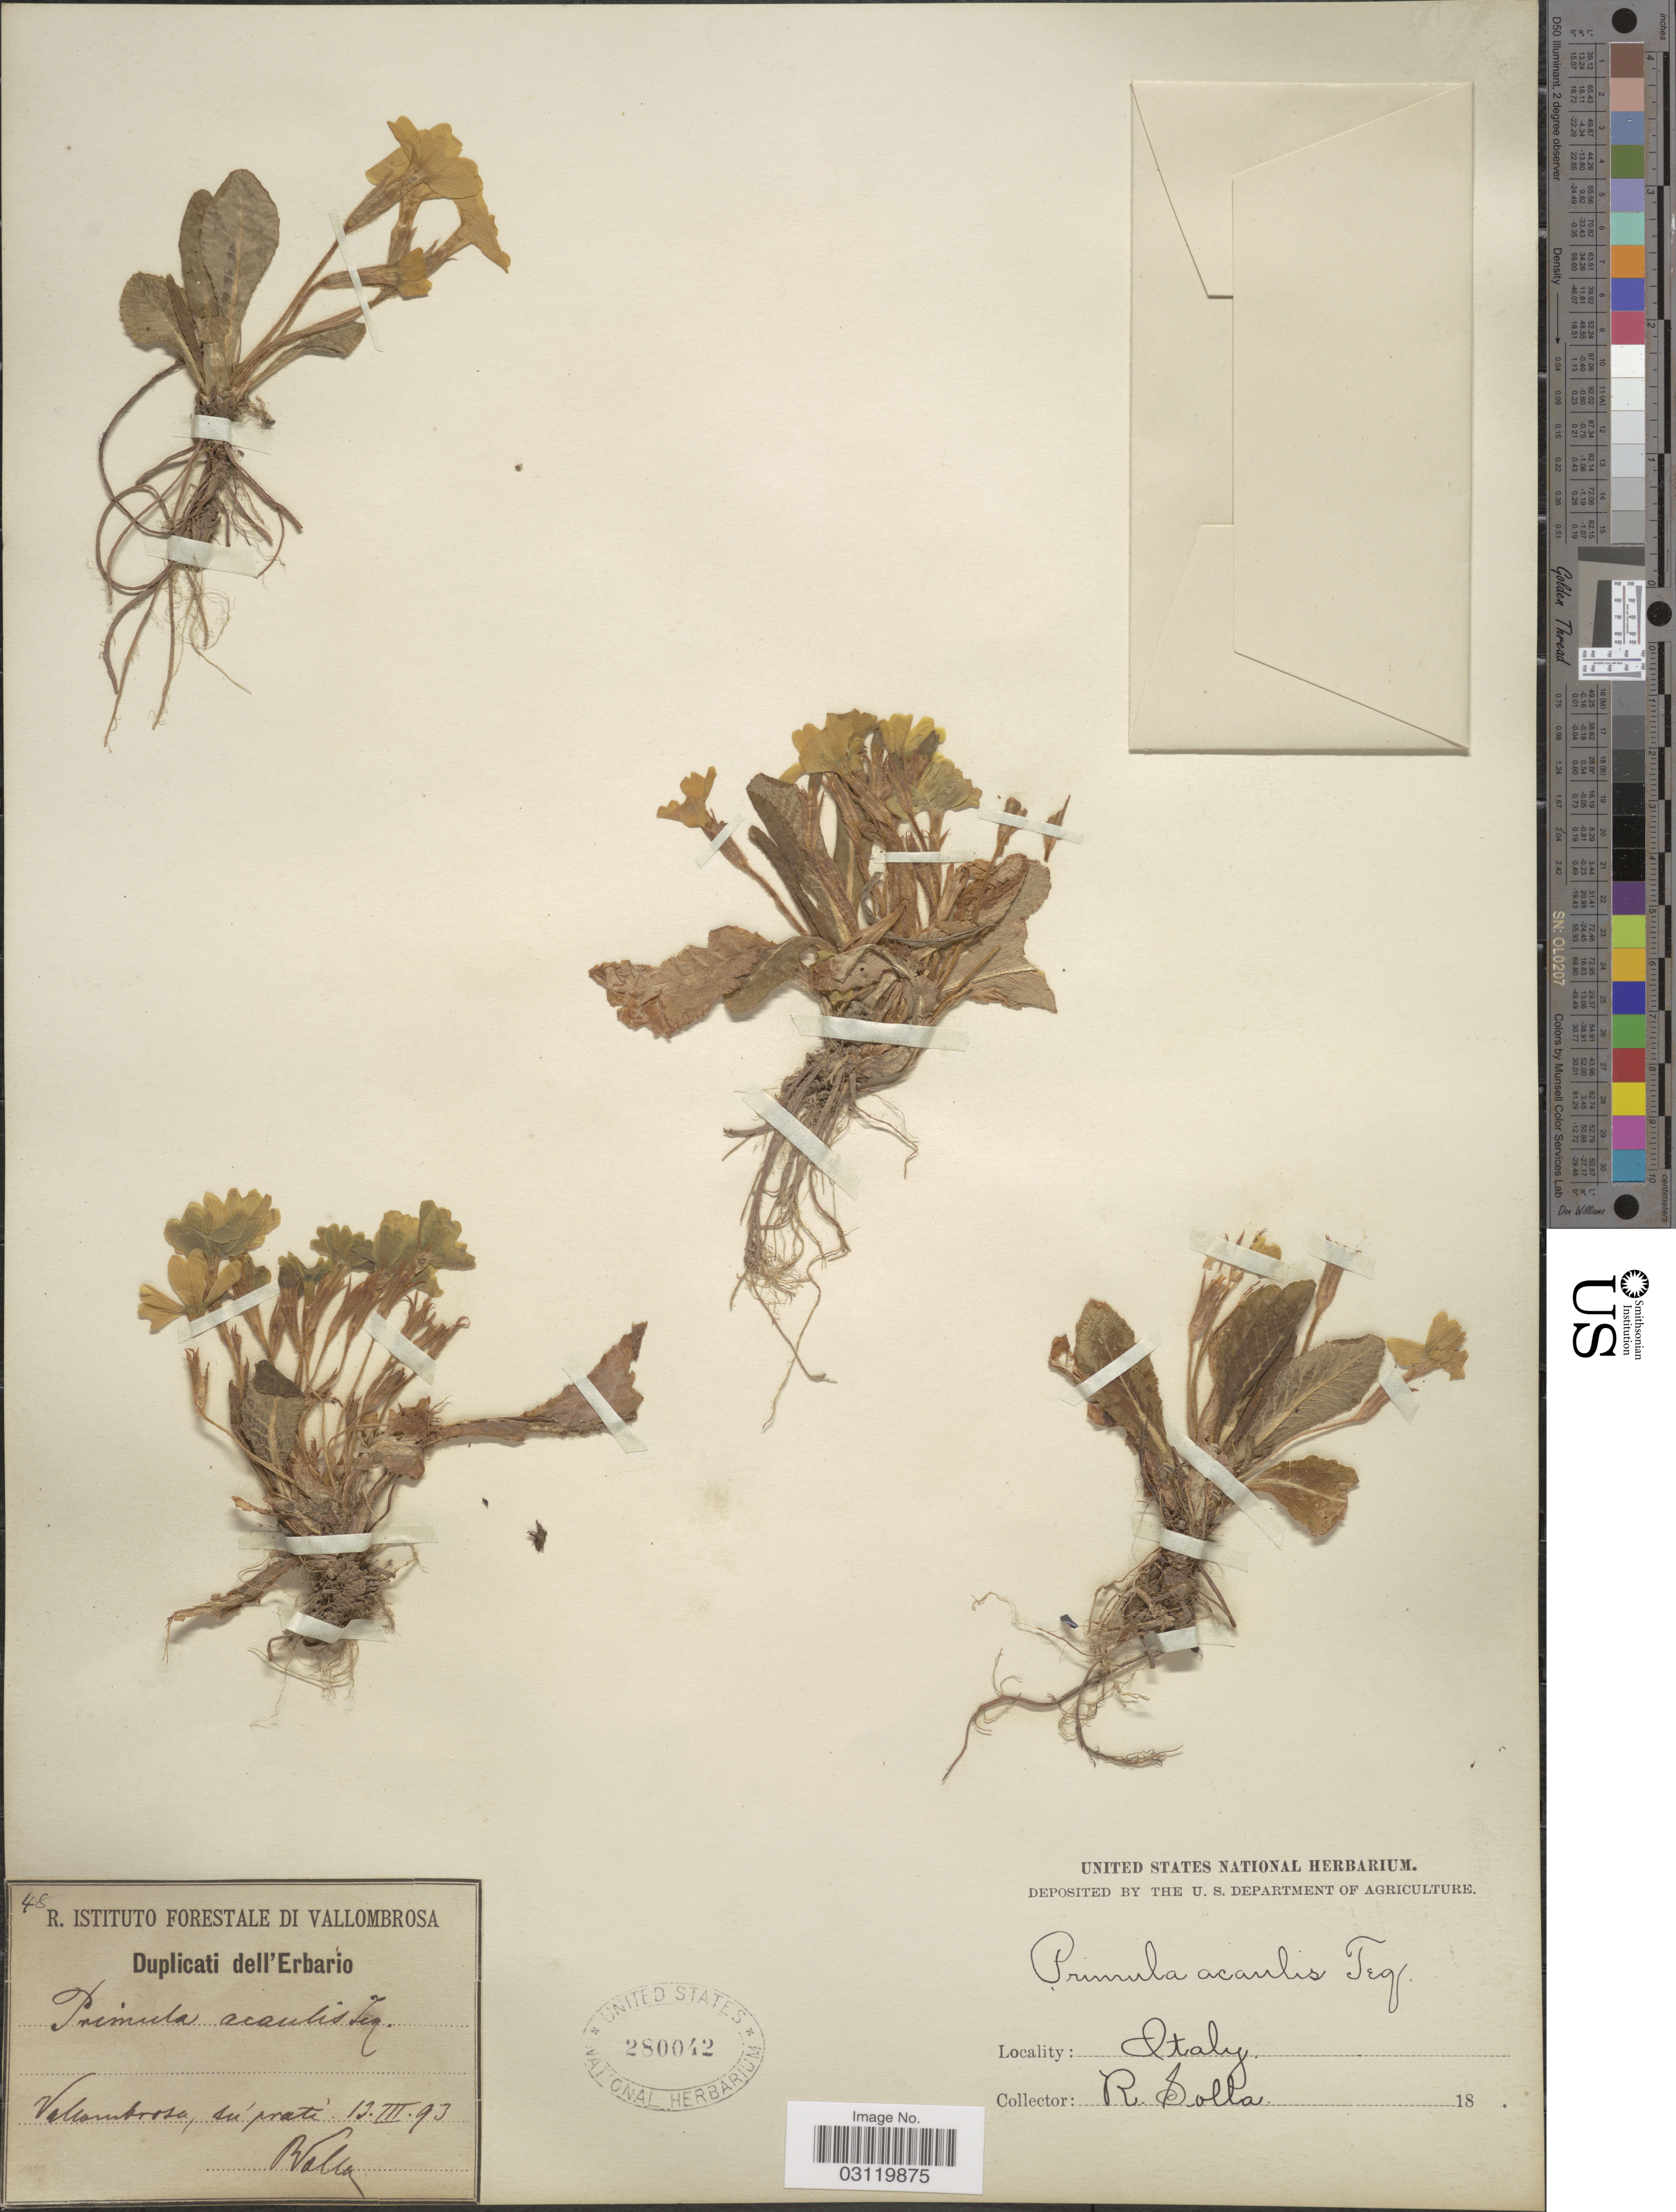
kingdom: Plantae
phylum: Tracheophyta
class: Magnoliopsida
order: Ericales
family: Primulaceae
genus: Primula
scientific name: Primula acaulis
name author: (L.) Hill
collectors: R. Solla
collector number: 48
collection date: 1893-03-13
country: Italy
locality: Vallombrosa.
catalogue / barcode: US 280042